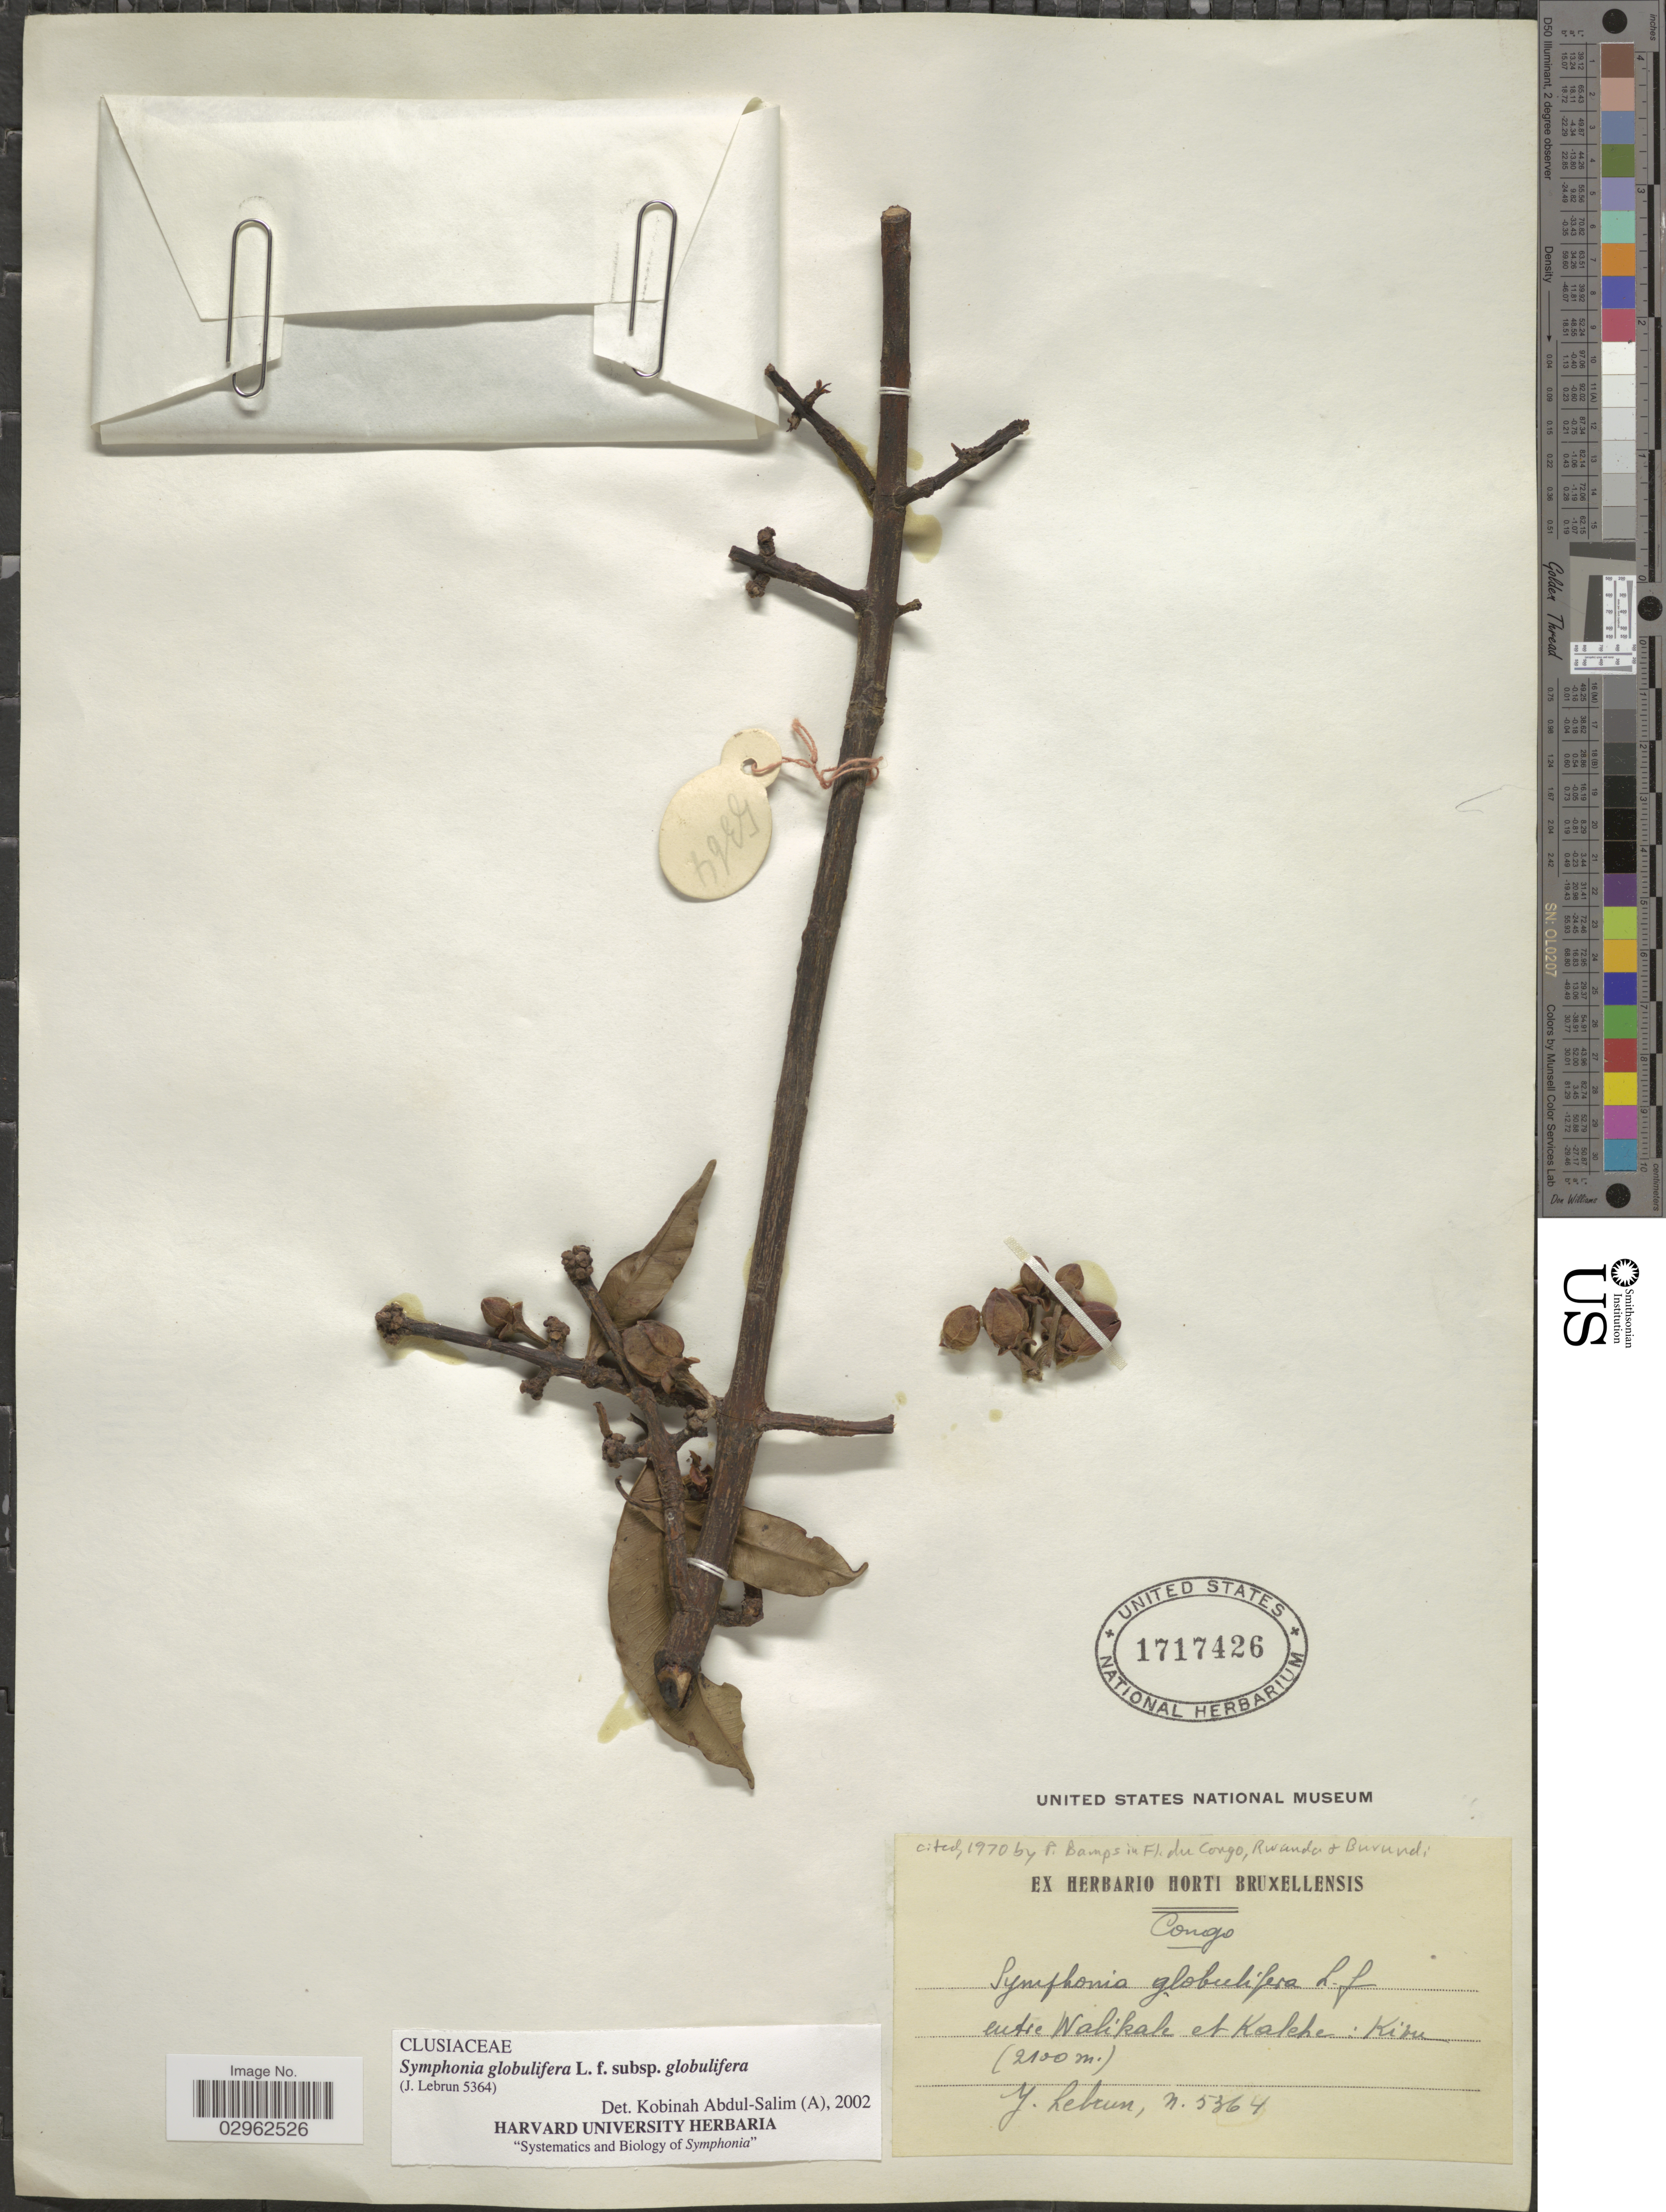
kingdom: Plantae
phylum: Tracheophyta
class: Magnoliopsida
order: Malpighiales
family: Clusiaceae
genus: Symphonia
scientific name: Symphonia globulifera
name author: L. f.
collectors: J. A. Lebrun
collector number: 5364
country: Congo, Democratic Republic of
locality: Congo. Entre Walikale et Kalehe: Kivu.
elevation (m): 2100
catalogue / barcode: US 1717426